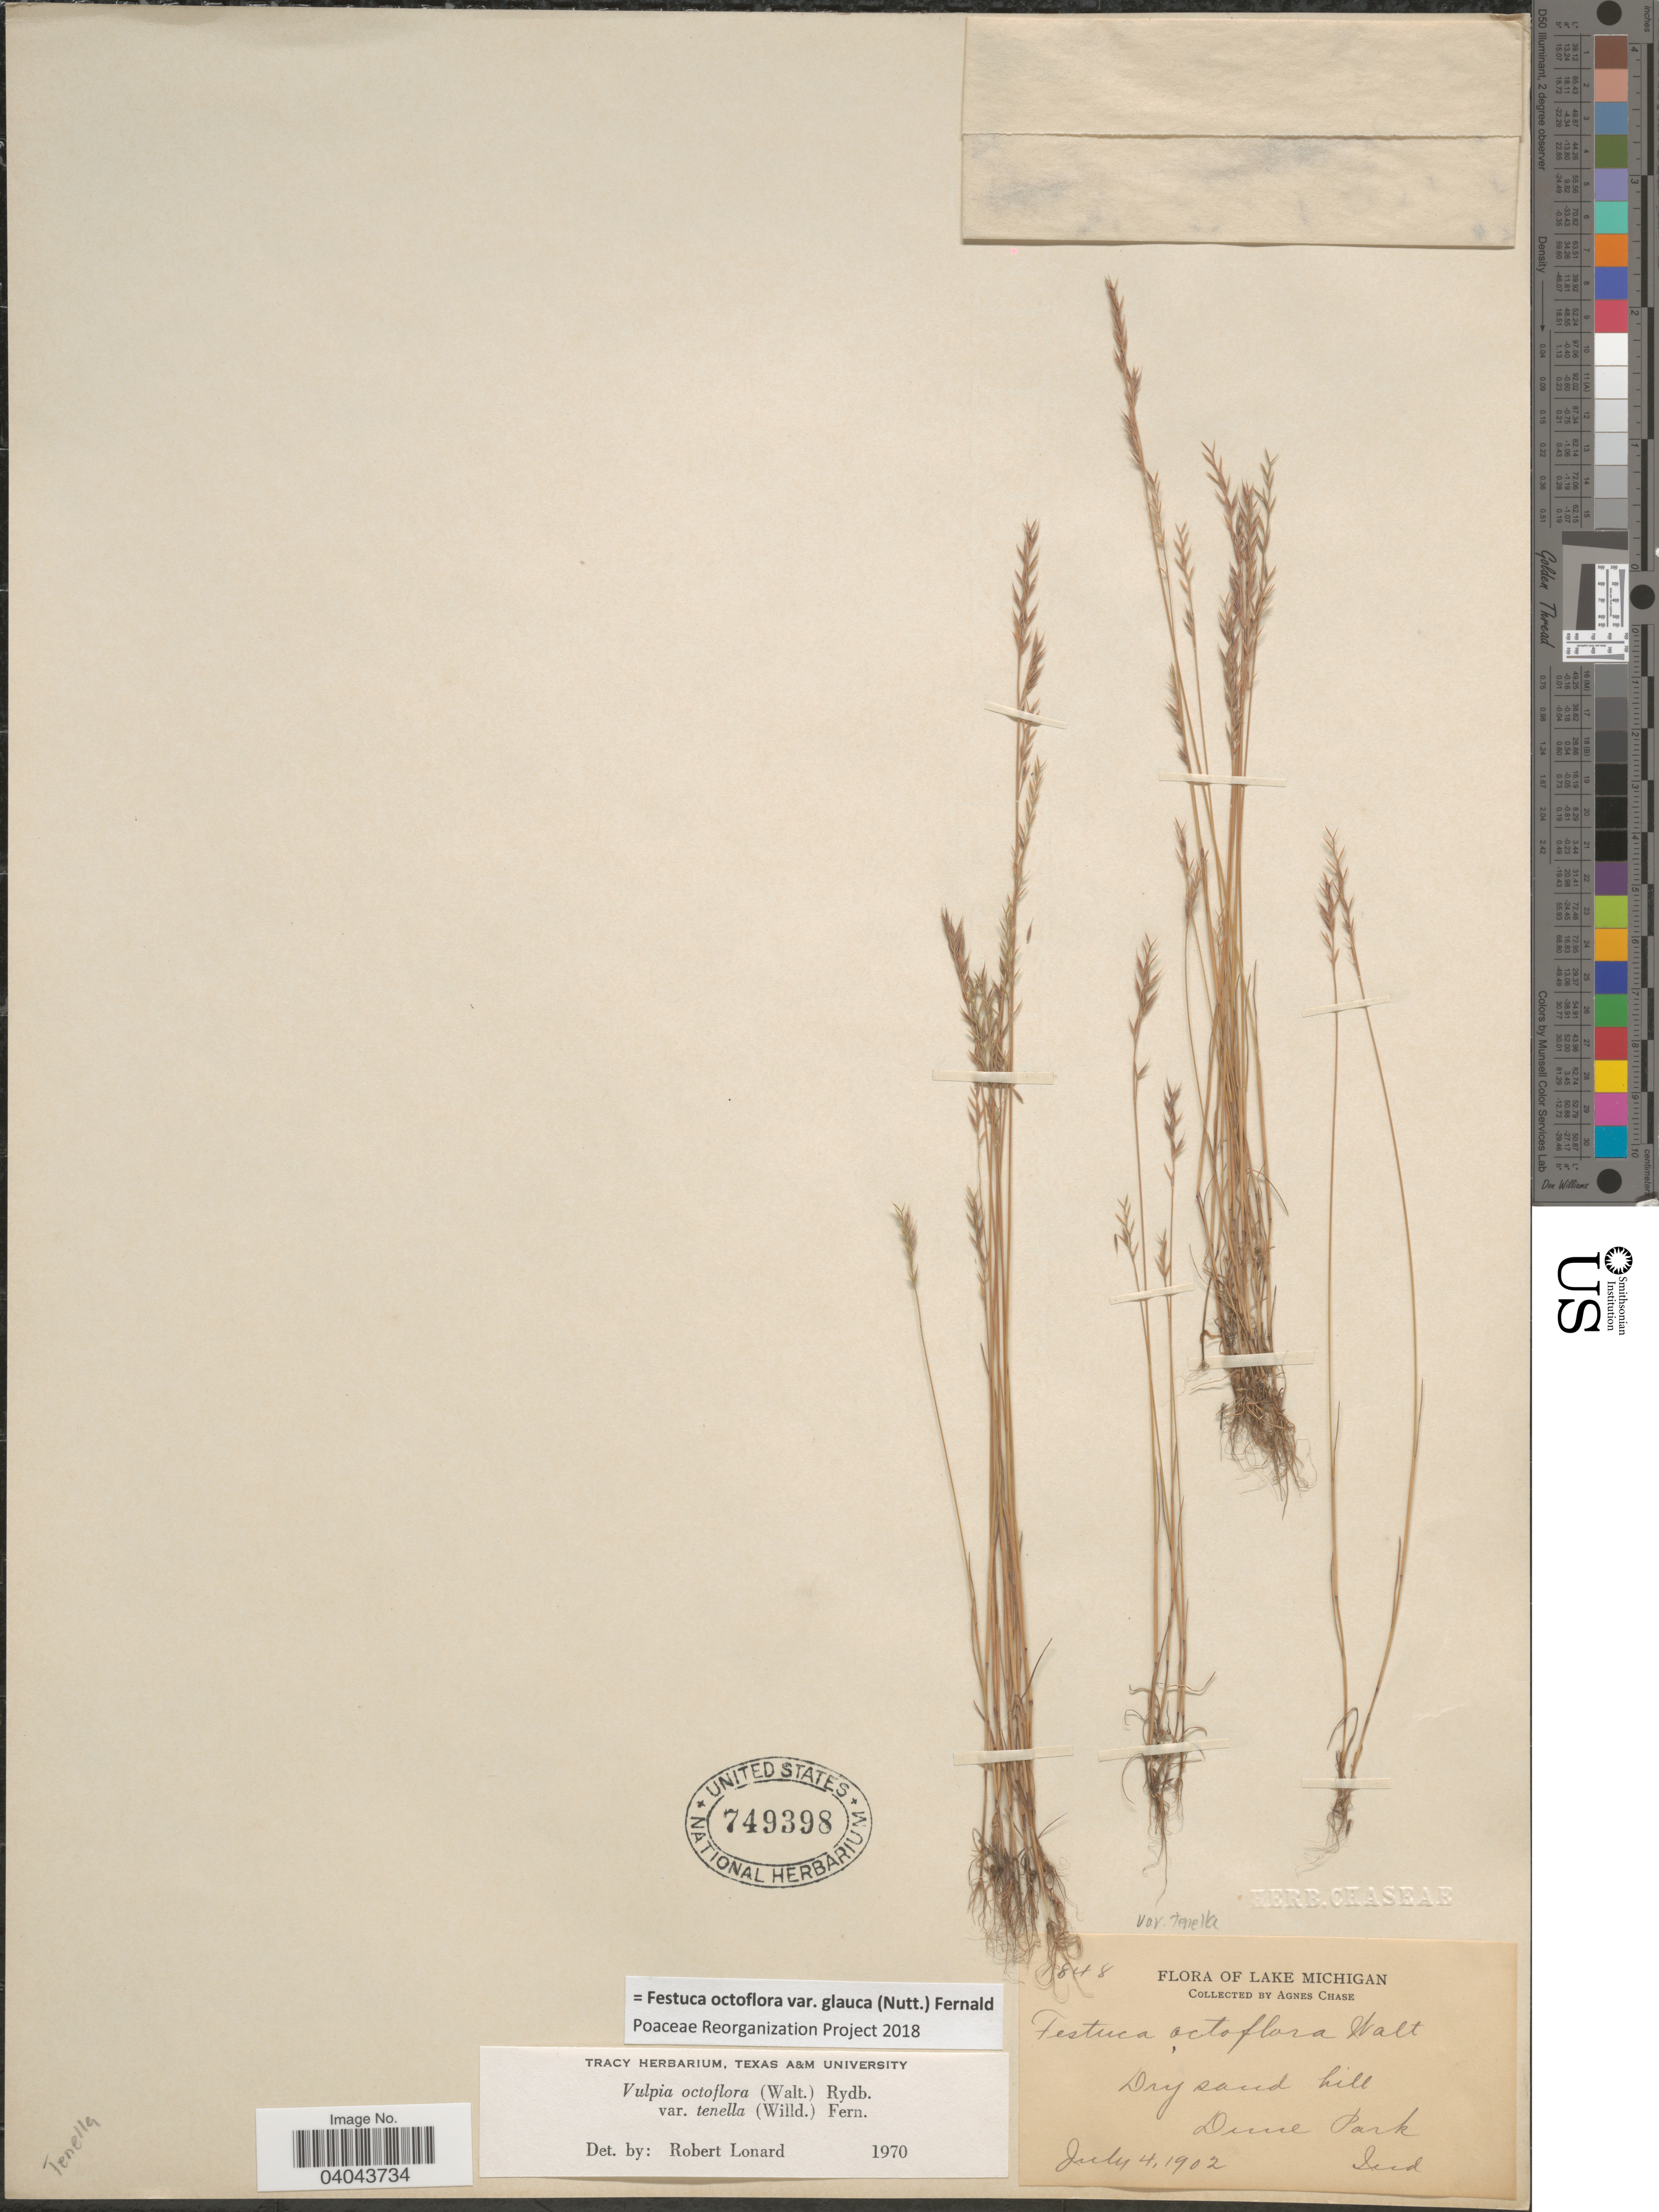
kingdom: Plantae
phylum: Tracheophyta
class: Liliopsida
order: Poales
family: Poaceae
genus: Festuca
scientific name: Festuca octoflora var. glauca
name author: (Nutt.) Fernald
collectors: A. Chase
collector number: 1848*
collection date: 1902-07-04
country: United States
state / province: Indiana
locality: Lake Michigan. Dune Park.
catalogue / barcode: US 749398